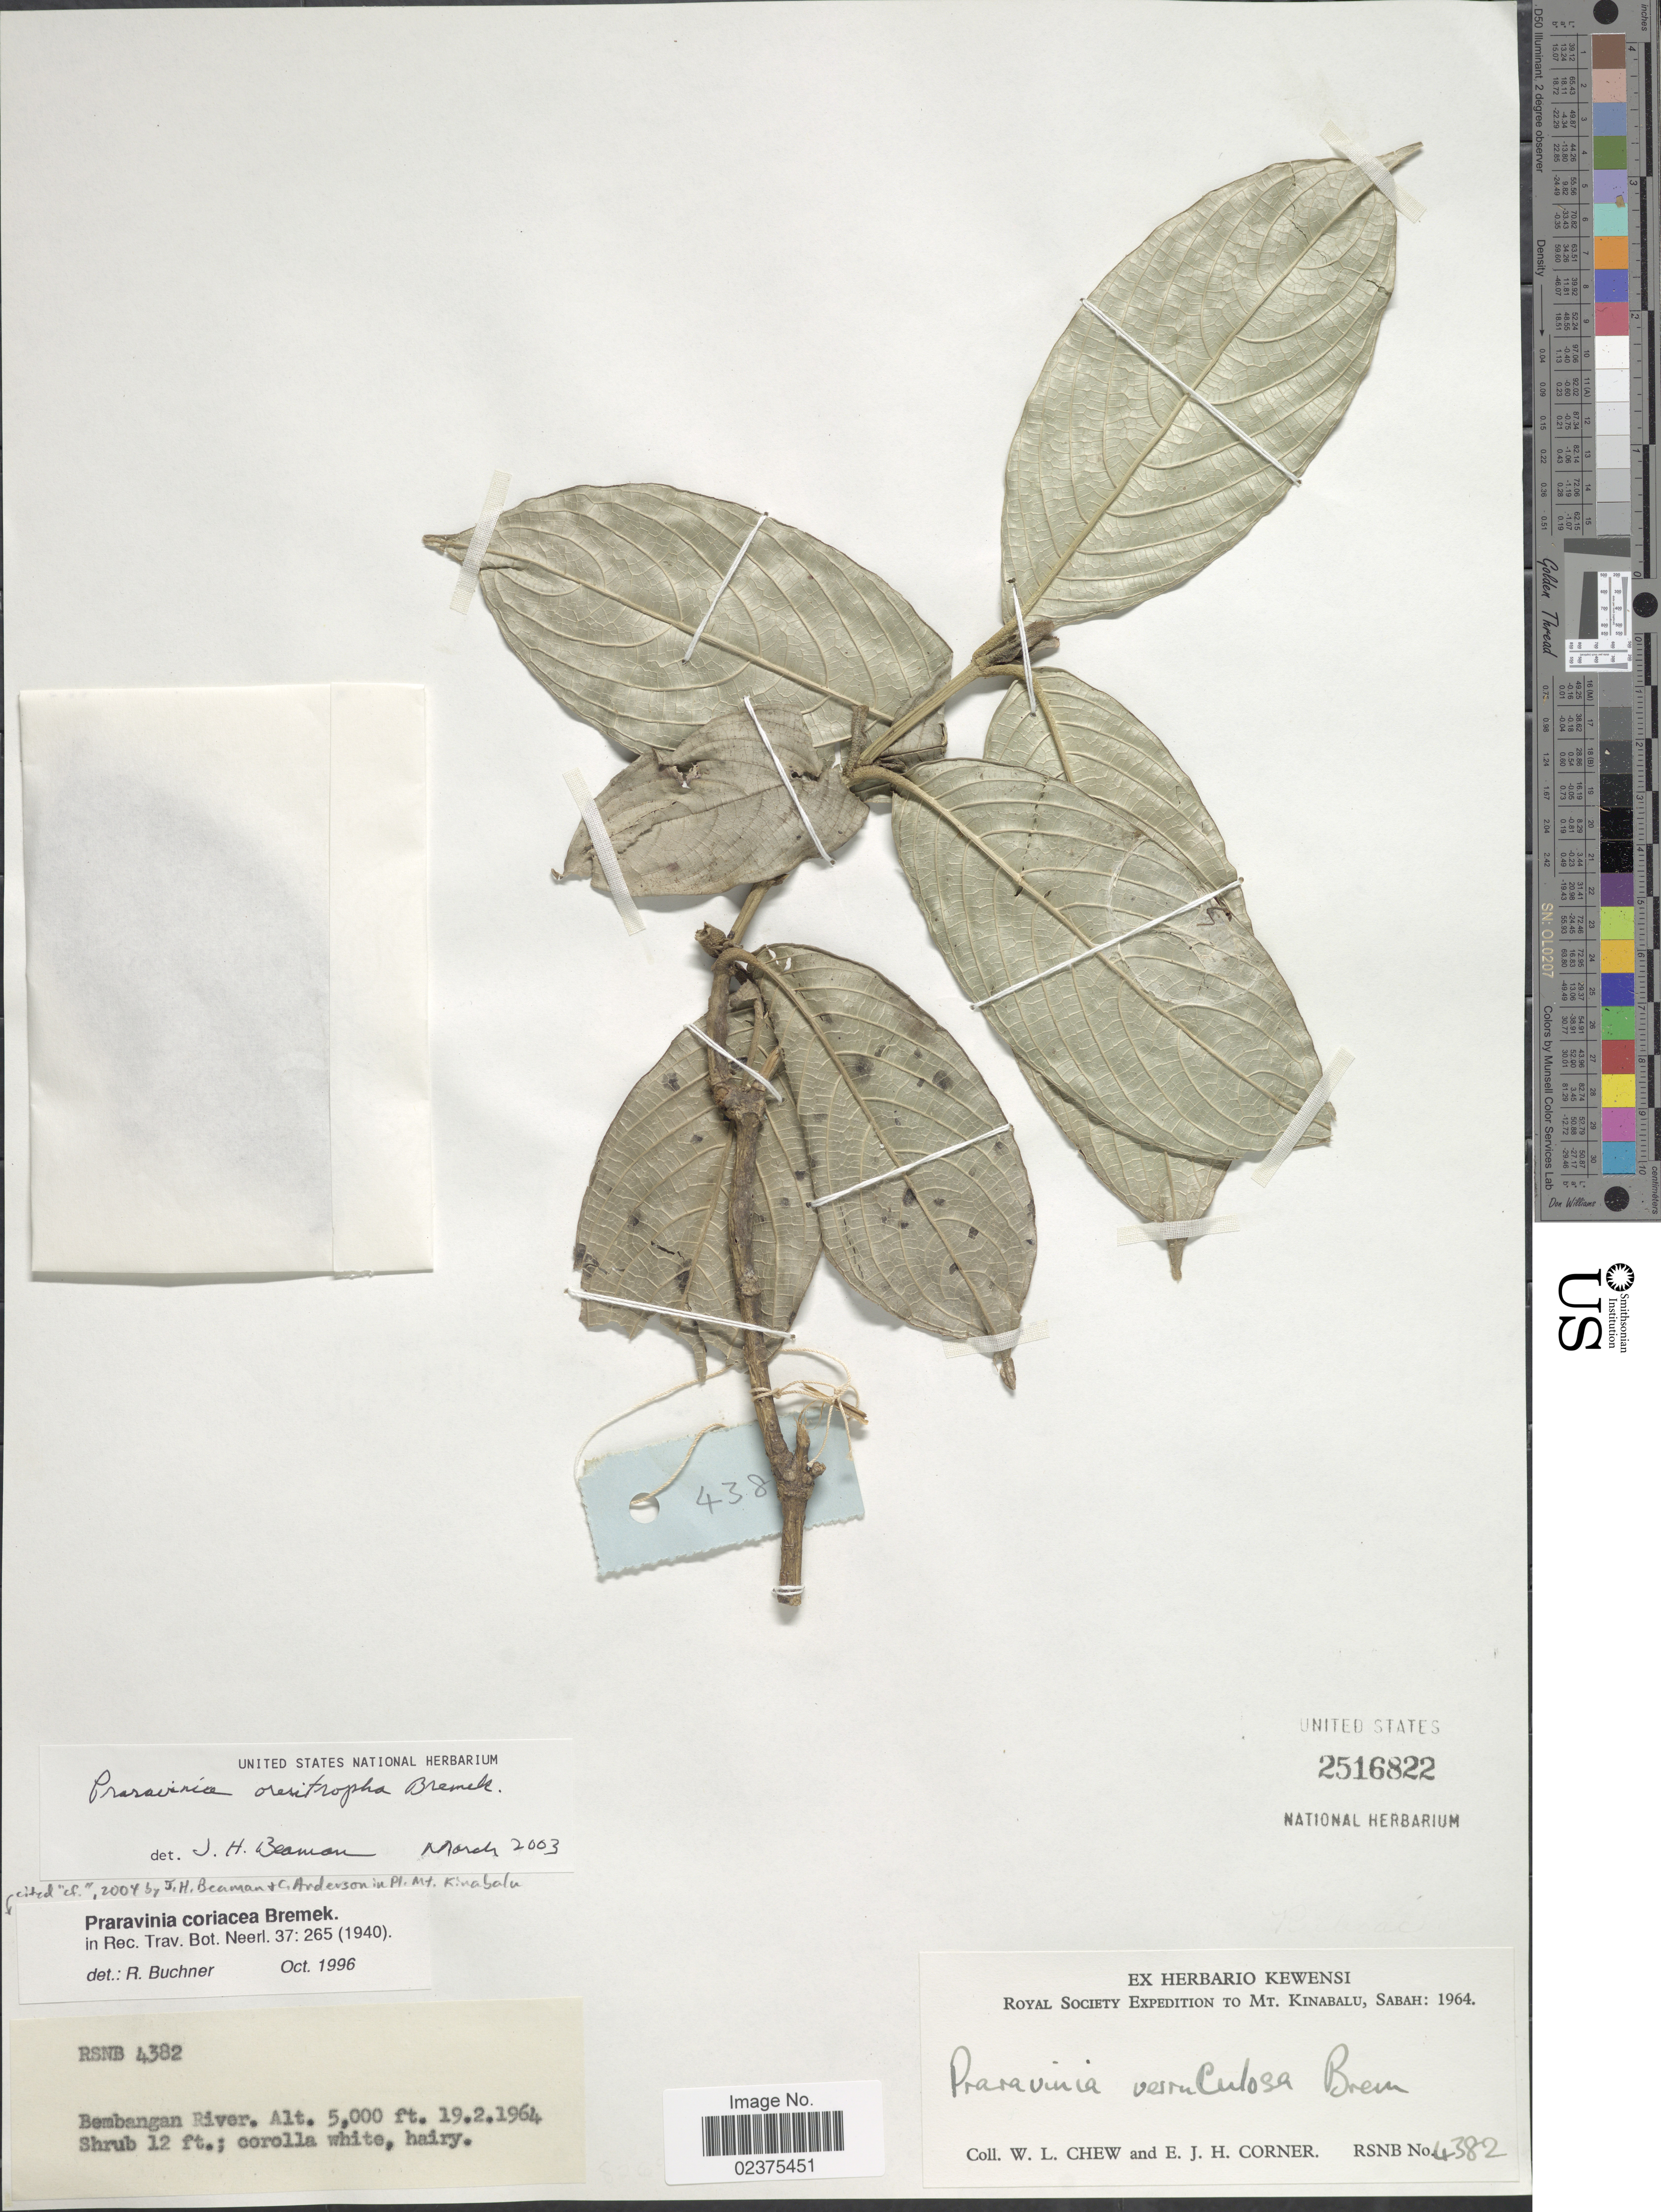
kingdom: Plantae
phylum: Tracheophyta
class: Magnoliopsida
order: Gentianales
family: Rubiaceae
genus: Praravinia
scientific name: Praravinia coriacea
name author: Bremek.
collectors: W. Chew & E. Corner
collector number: RSNB 4382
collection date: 1964-02-19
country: Malaysia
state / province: Sabah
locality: Bembangan River, Mt. Kinabalu, Sabah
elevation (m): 1524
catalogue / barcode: US 2516822